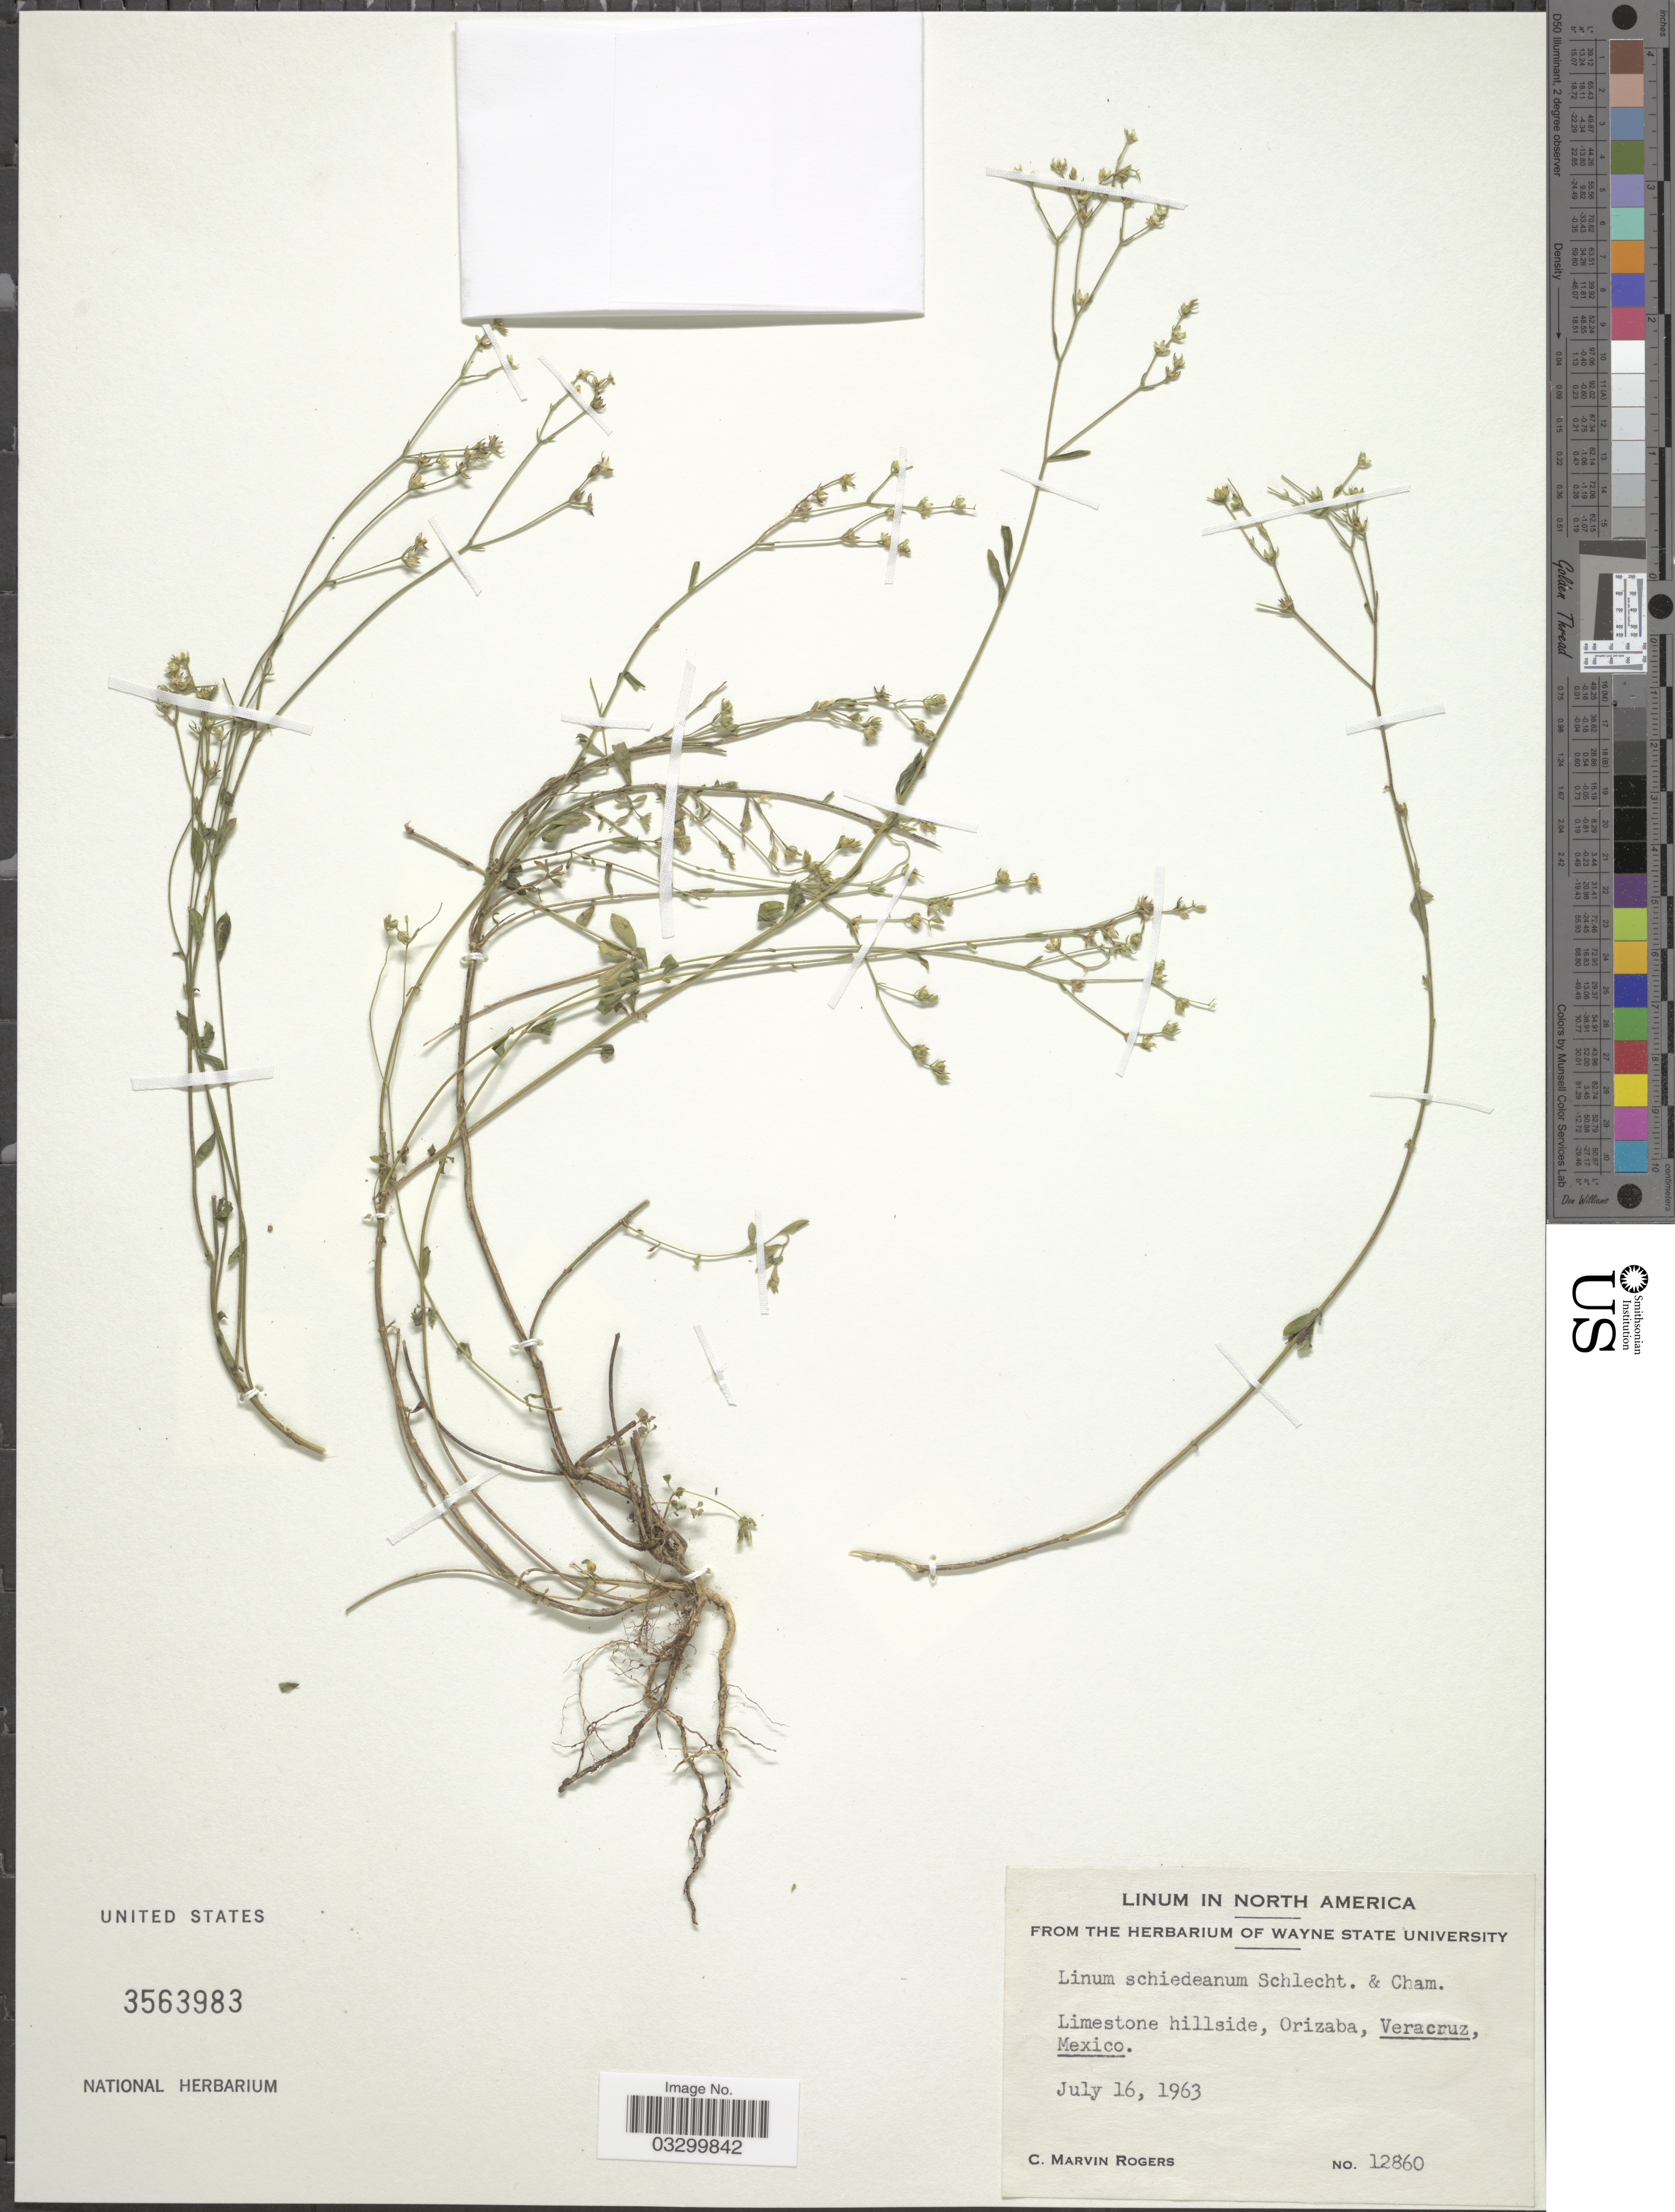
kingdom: Plantae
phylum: Tracheophyta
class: Magnoliopsida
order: Malpighiales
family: Linaceae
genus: Linum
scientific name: Linum schiedeanum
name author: Schltdl. & Cham.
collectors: C. M. Rogers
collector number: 12860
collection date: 1963-07-16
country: Mexico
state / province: Veracruz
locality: Limestone hillside, Orizaba, Veracruz.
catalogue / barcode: US 3563983